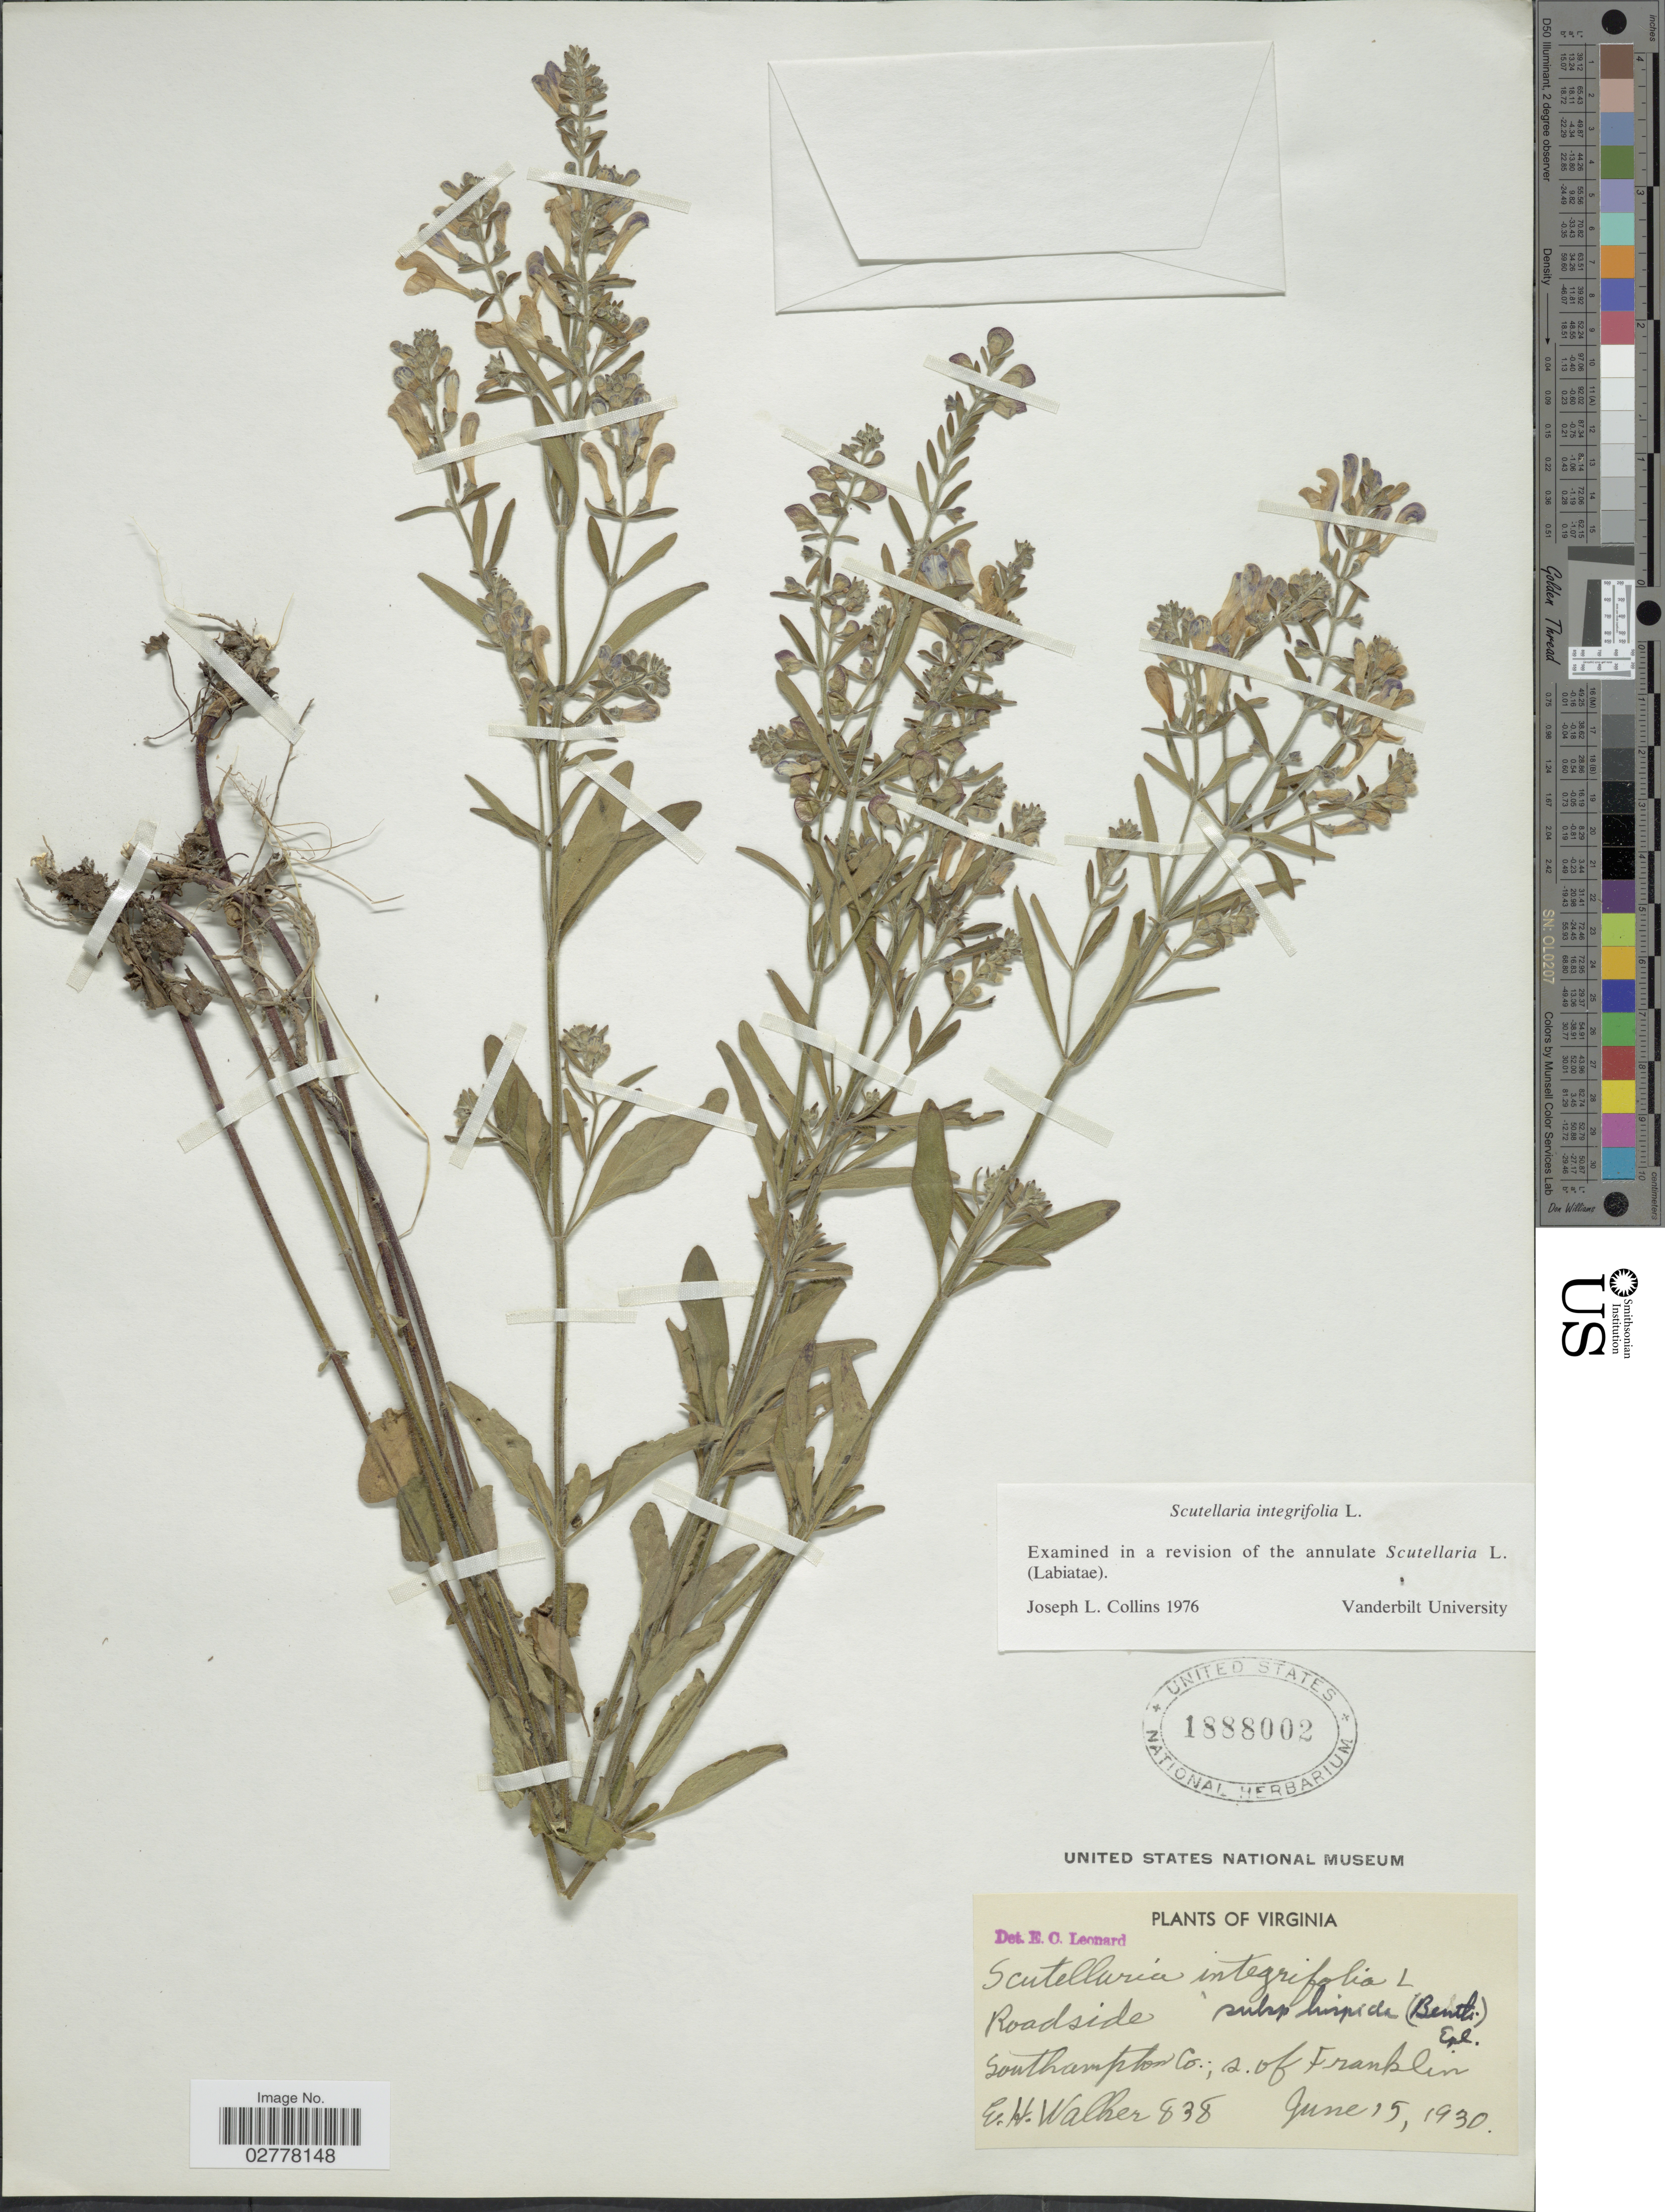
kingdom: Plantae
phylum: Tracheophyta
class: Magnoliopsida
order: Lamiales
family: Lamiaceae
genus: Scutellaria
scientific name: Scutellaria integrifolia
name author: L.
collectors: E. H. Walker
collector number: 838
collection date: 1930-06-15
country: United States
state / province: Virginia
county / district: City of Franklin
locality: Southampton Co., s. of Franklin.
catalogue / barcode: US 1888002